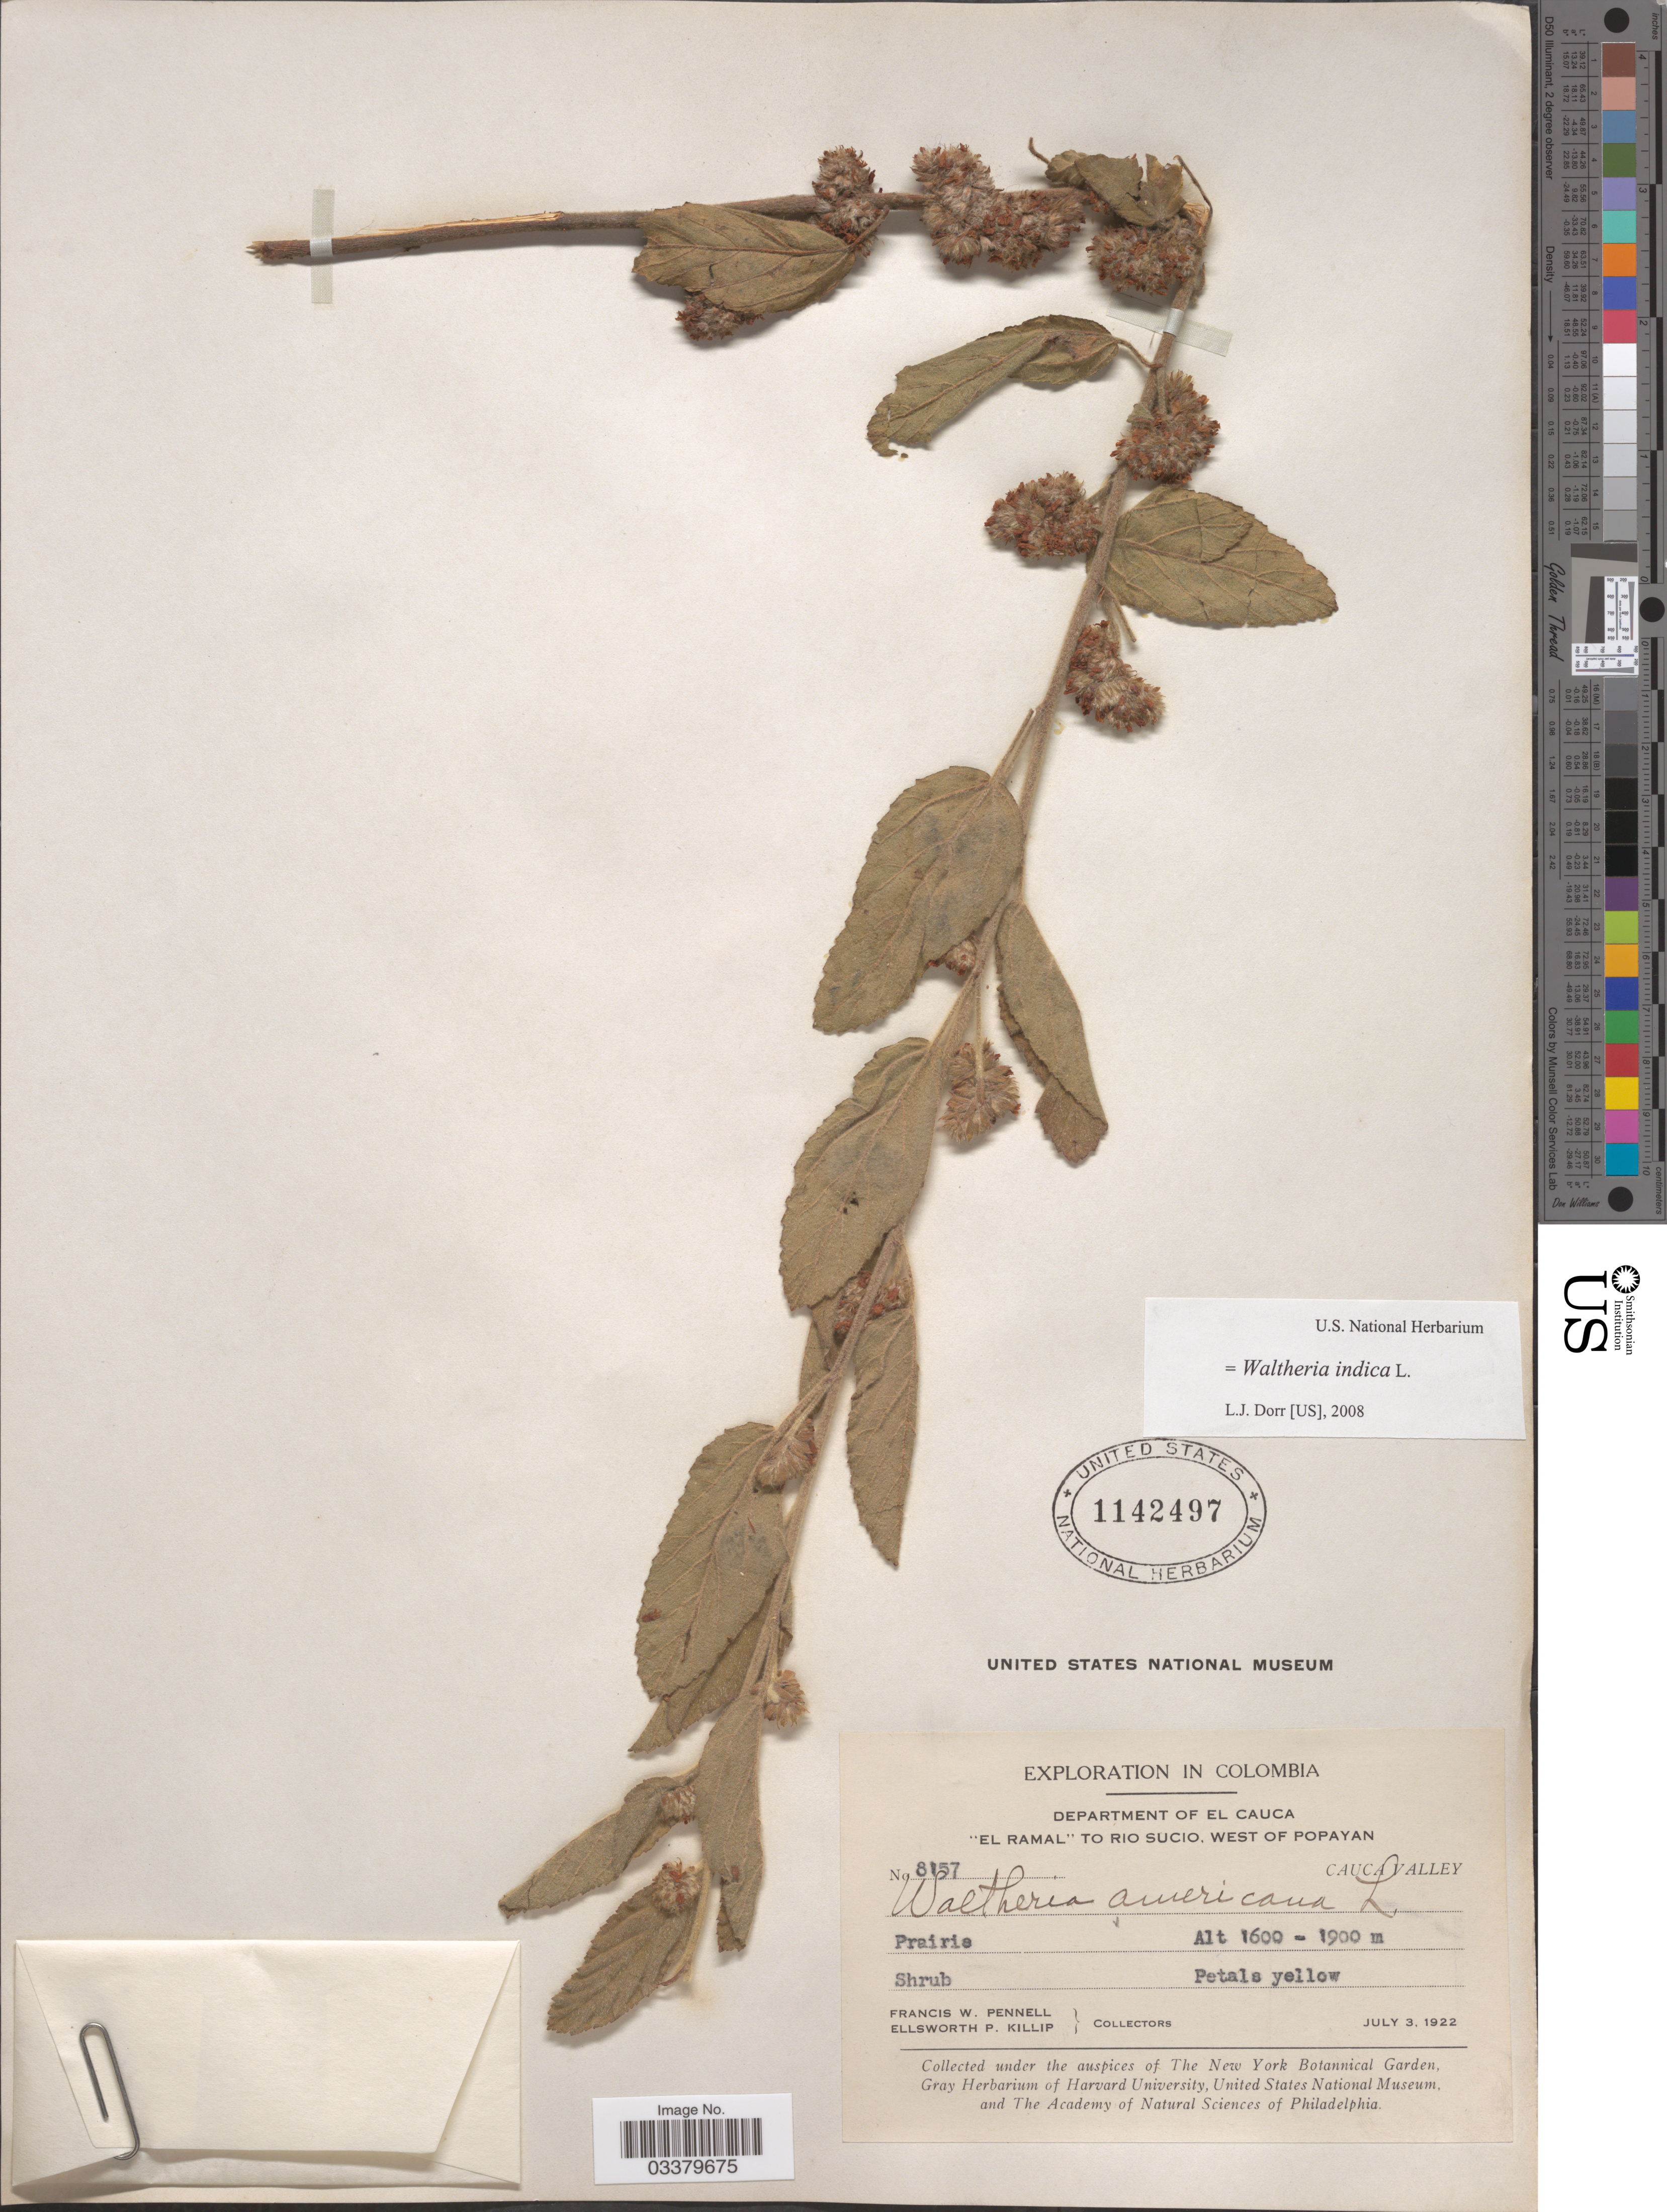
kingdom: Plantae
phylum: Tracheophyta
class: Magnoliopsida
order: Malvales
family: Malvaceae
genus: Waltheria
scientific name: Waltheria indica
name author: L.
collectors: F. W. Pennell & E. P. Killip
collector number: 8157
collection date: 1922-07-03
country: Colombia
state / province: Cauca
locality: Department of El Cauca. "El Ramal" to Rio Sucio, West of Popayan. Cauca Valley.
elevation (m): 1600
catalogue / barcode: US 1142497